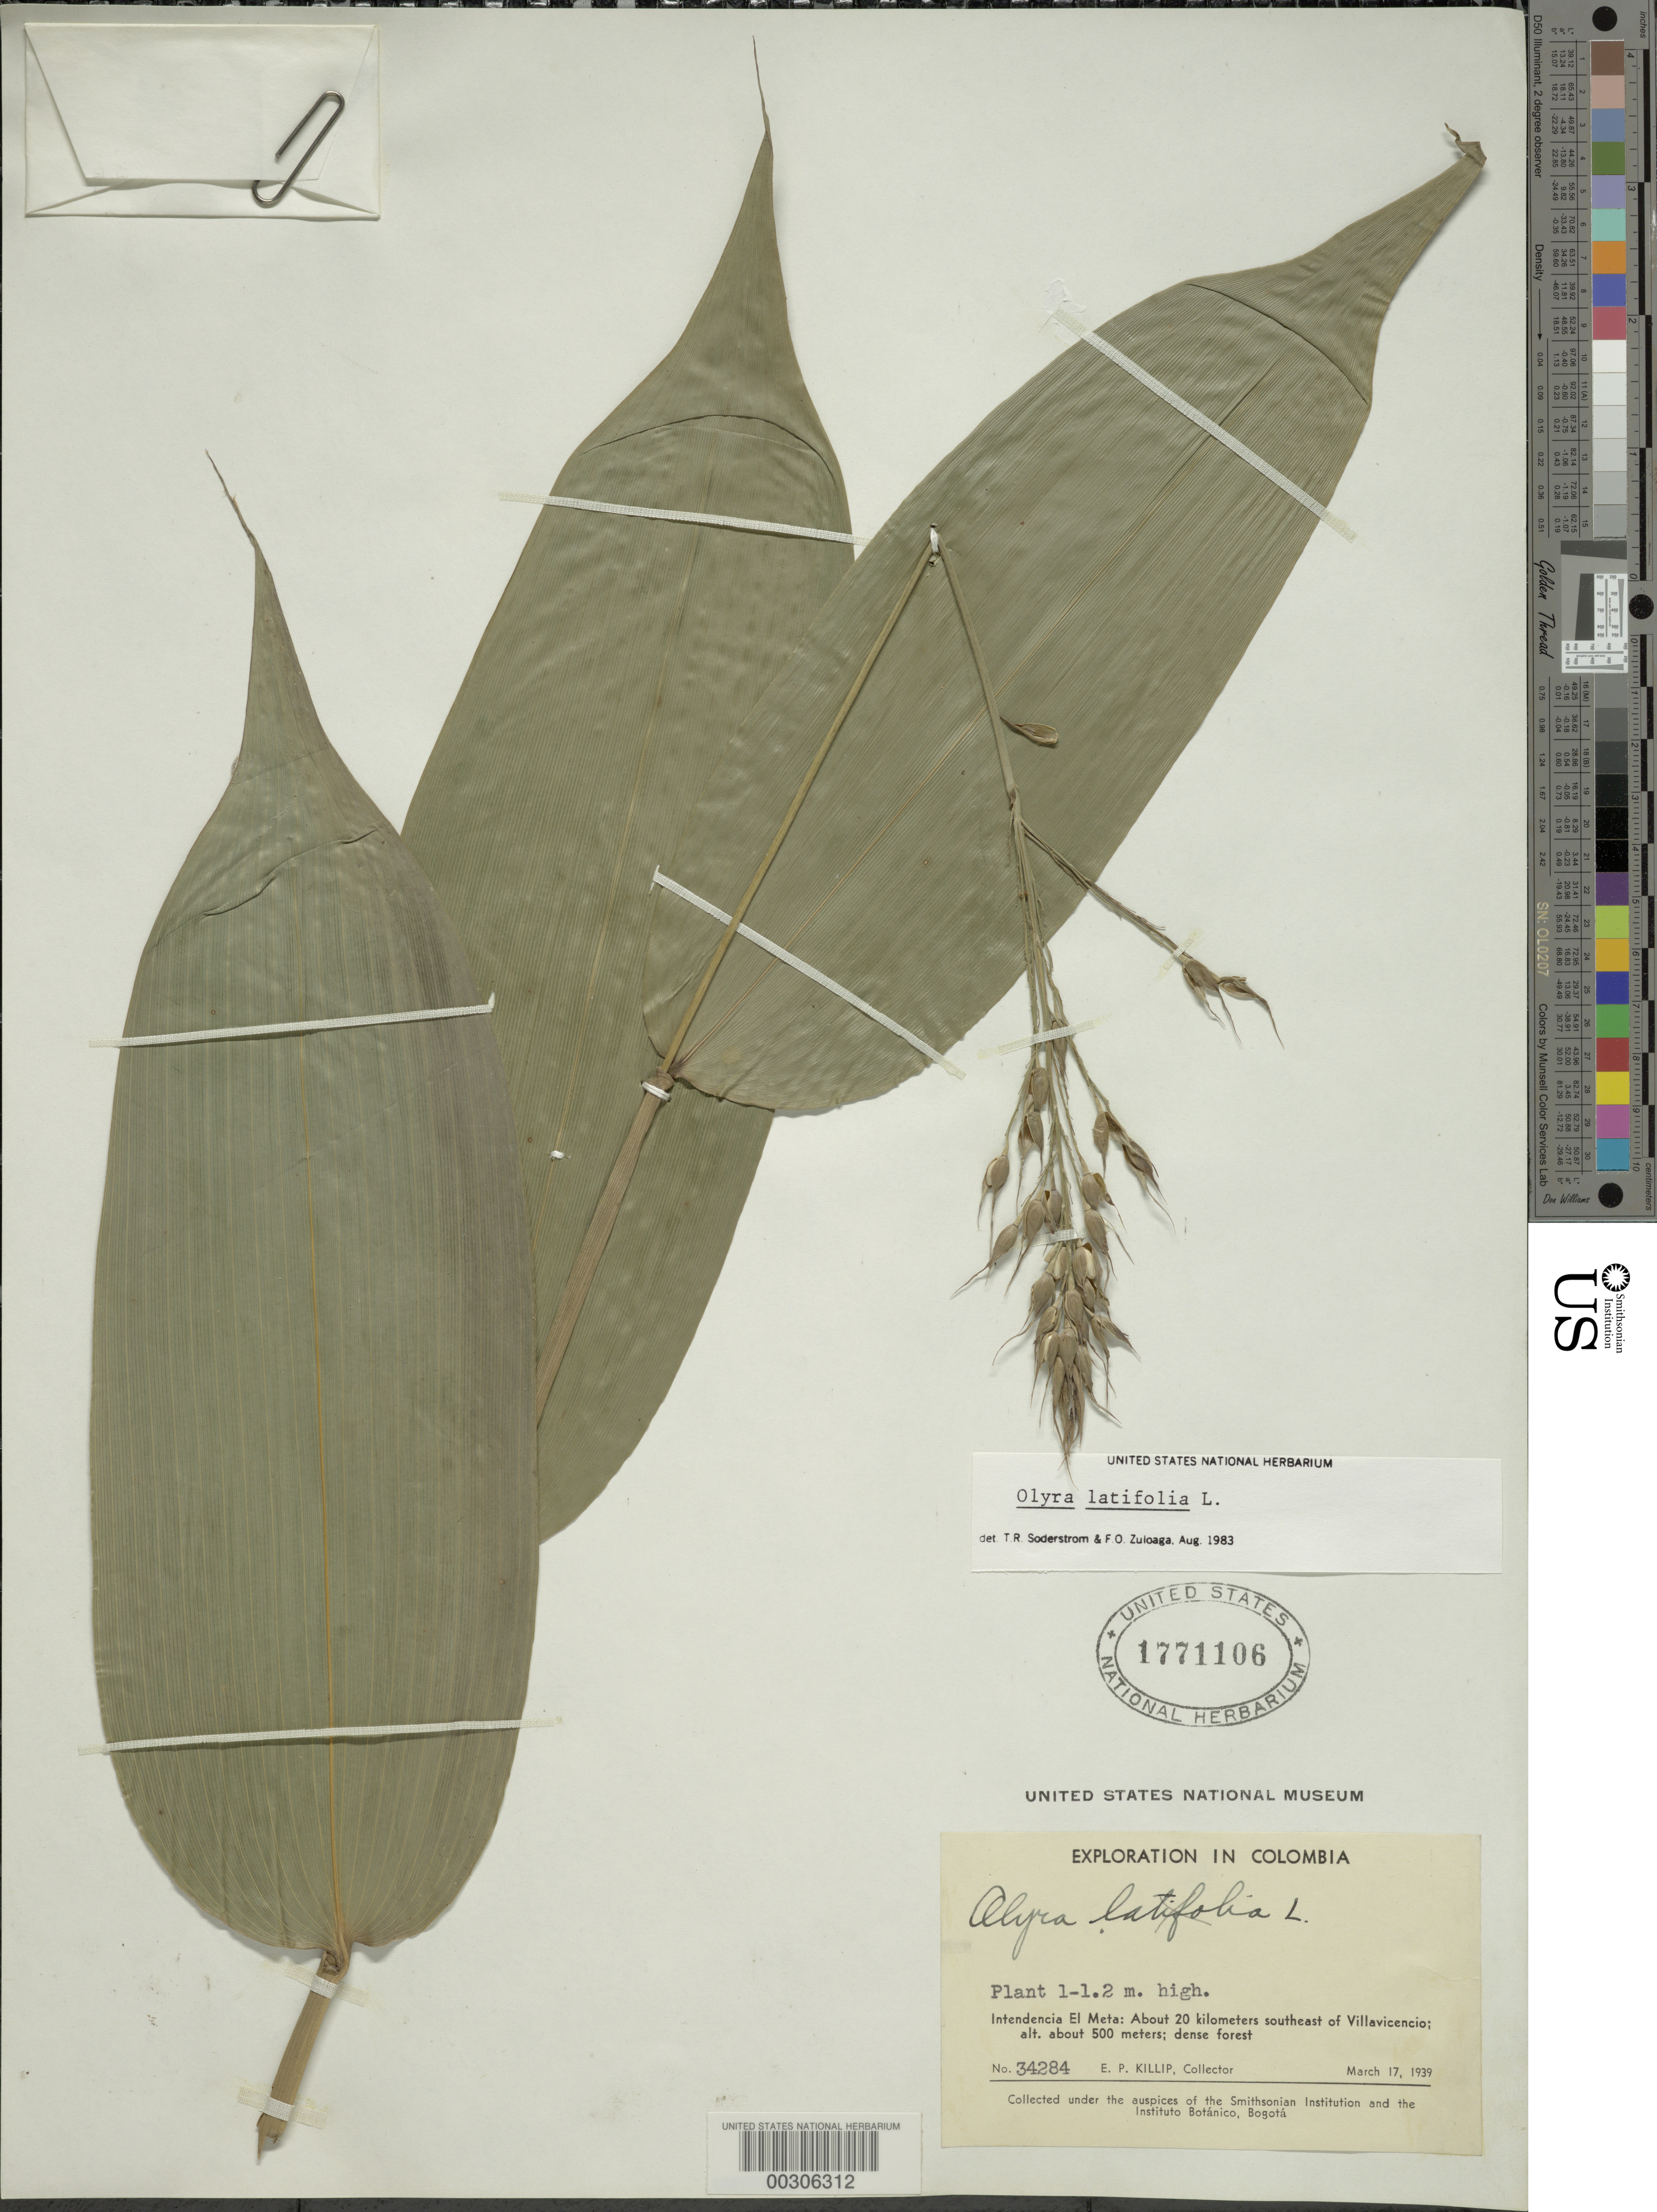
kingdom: Plantae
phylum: Tracheophyta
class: Liliopsida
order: Poales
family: Poaceae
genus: Olyra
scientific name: Olyra latifolia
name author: L.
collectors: E. P. Killip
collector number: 34284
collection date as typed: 17 Mar 1939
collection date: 1939-03-17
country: Colombia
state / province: Meta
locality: Villa Vicencia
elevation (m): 500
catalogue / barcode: US 1771106